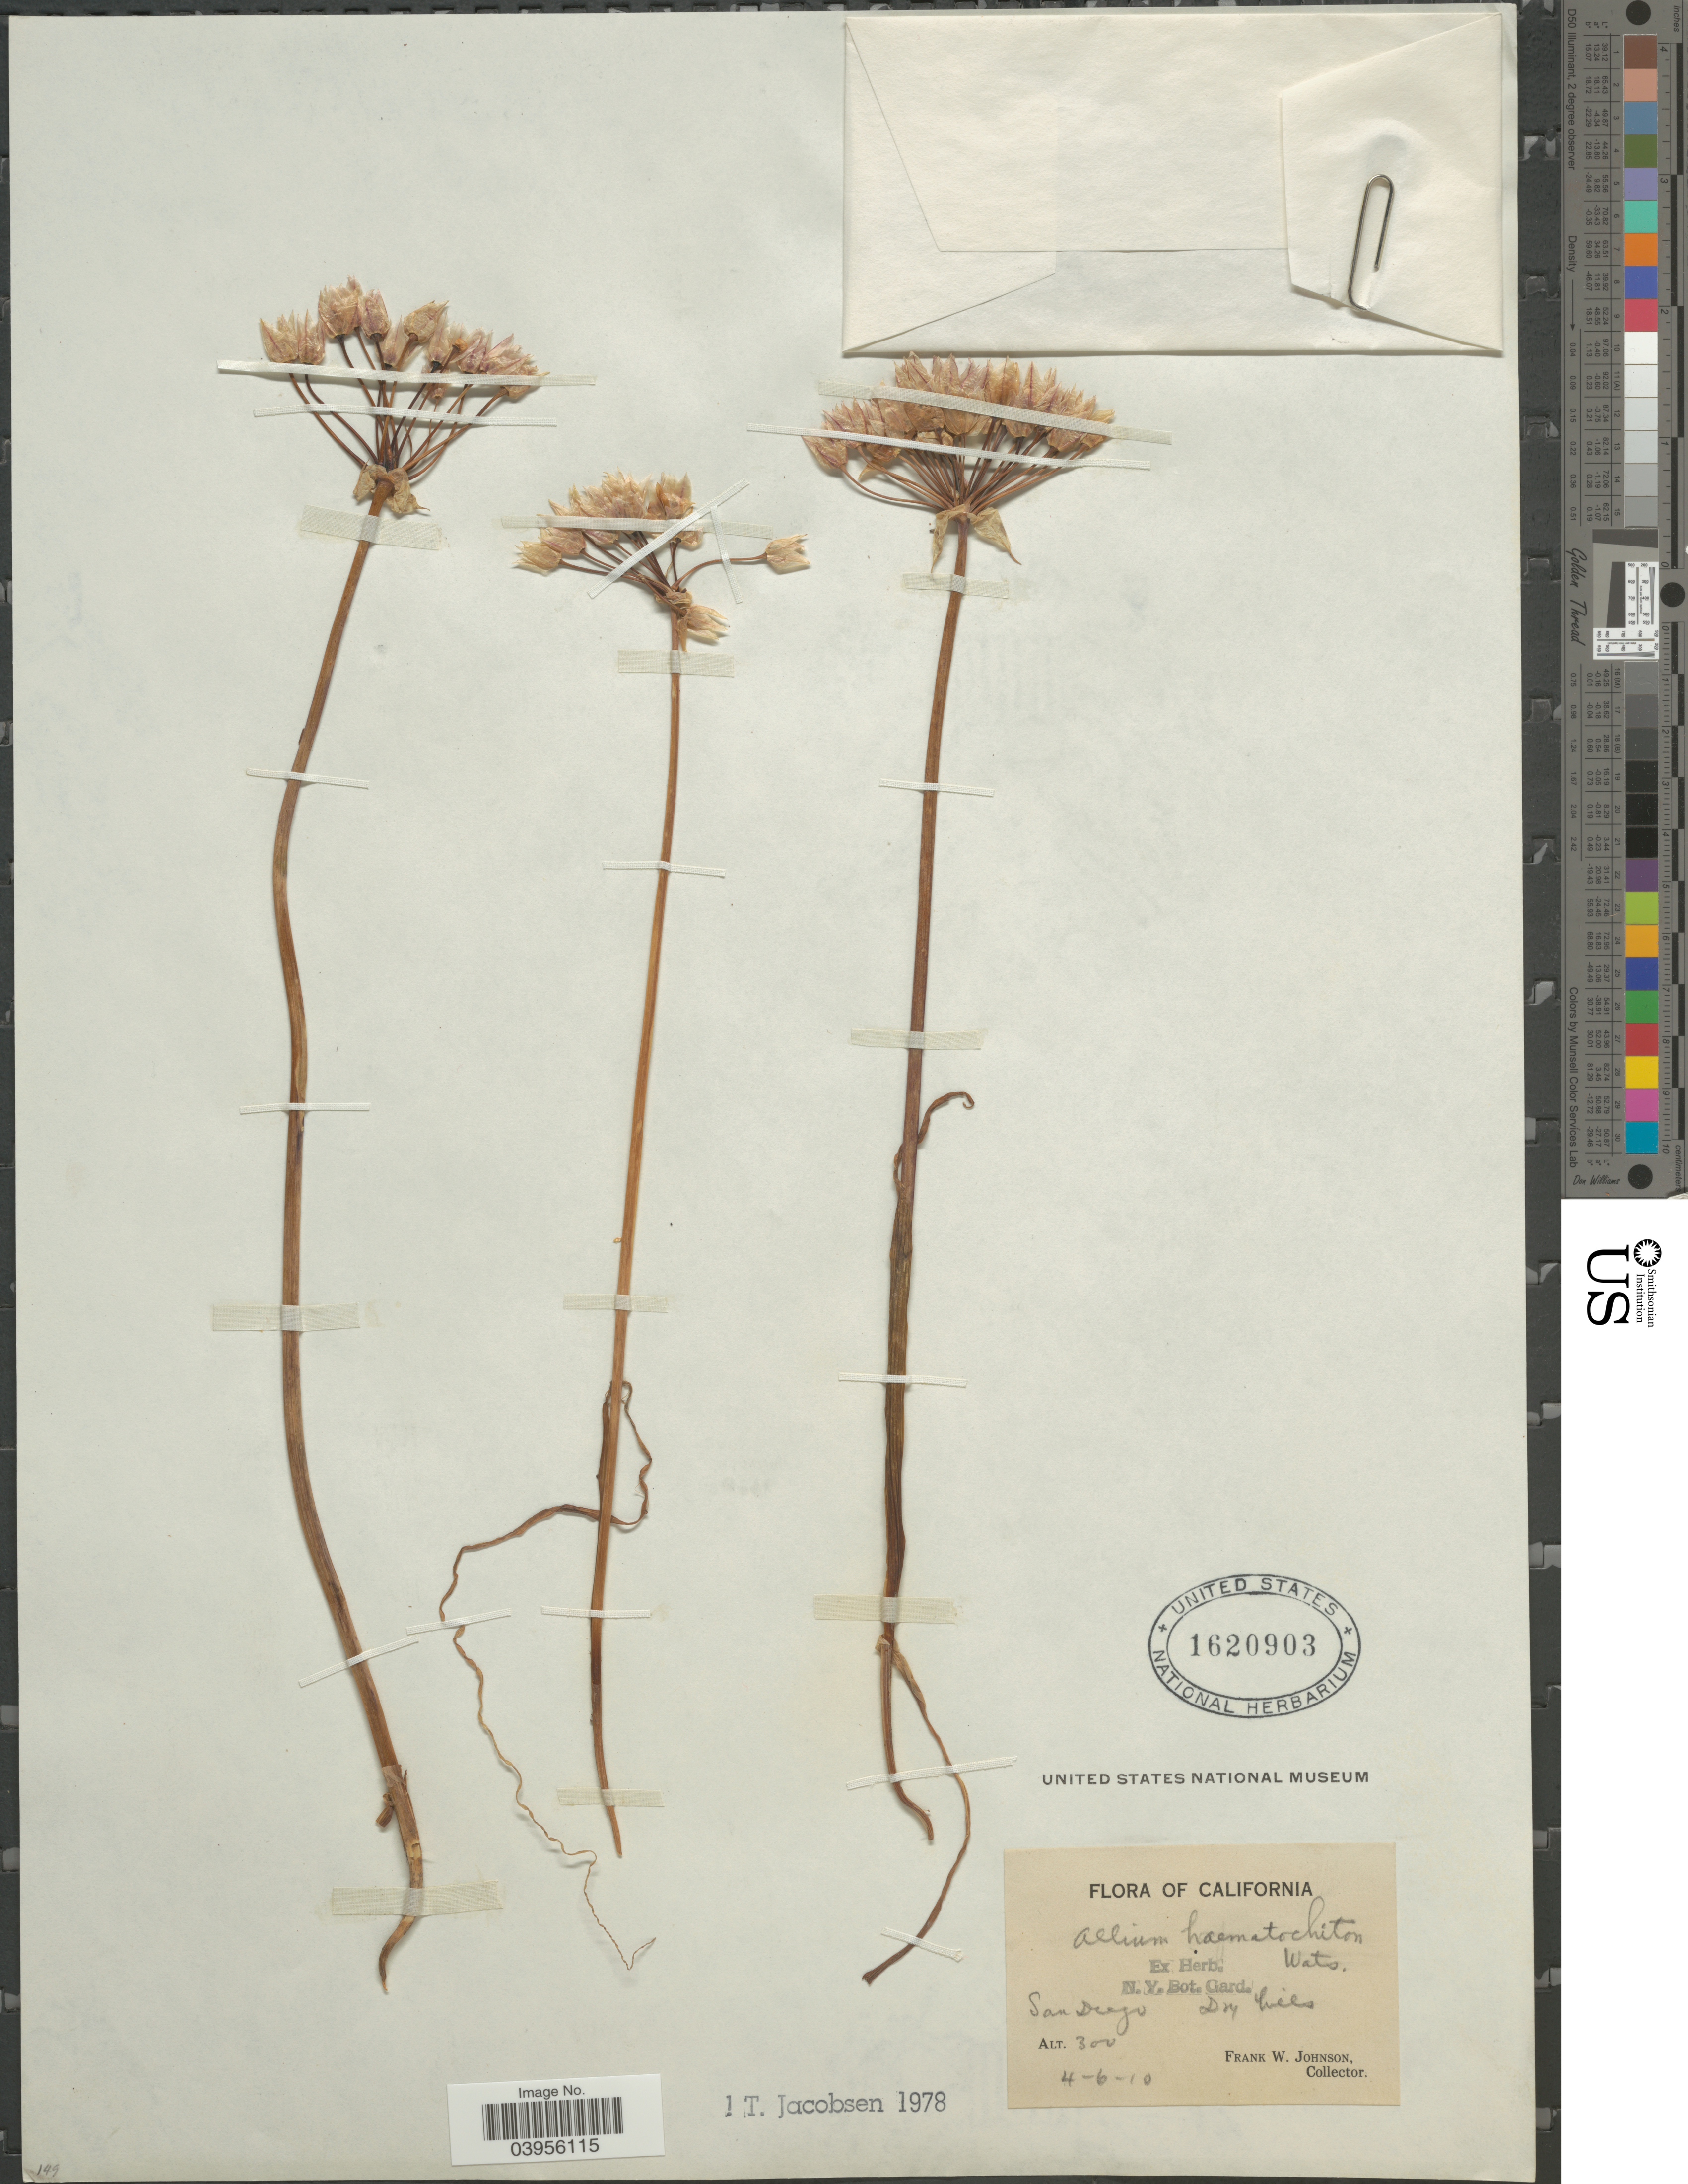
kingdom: Plantae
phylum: Tracheophyta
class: Liliopsida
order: Asparagales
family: Amaryllidaceae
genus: Allium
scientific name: Allium haematochiton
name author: S. Watson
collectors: F. W. Johnson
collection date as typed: Transcribed d/m/y: 6/4/10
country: United States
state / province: California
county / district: San Diego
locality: San Diego. Dry hills.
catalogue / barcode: US 1620903